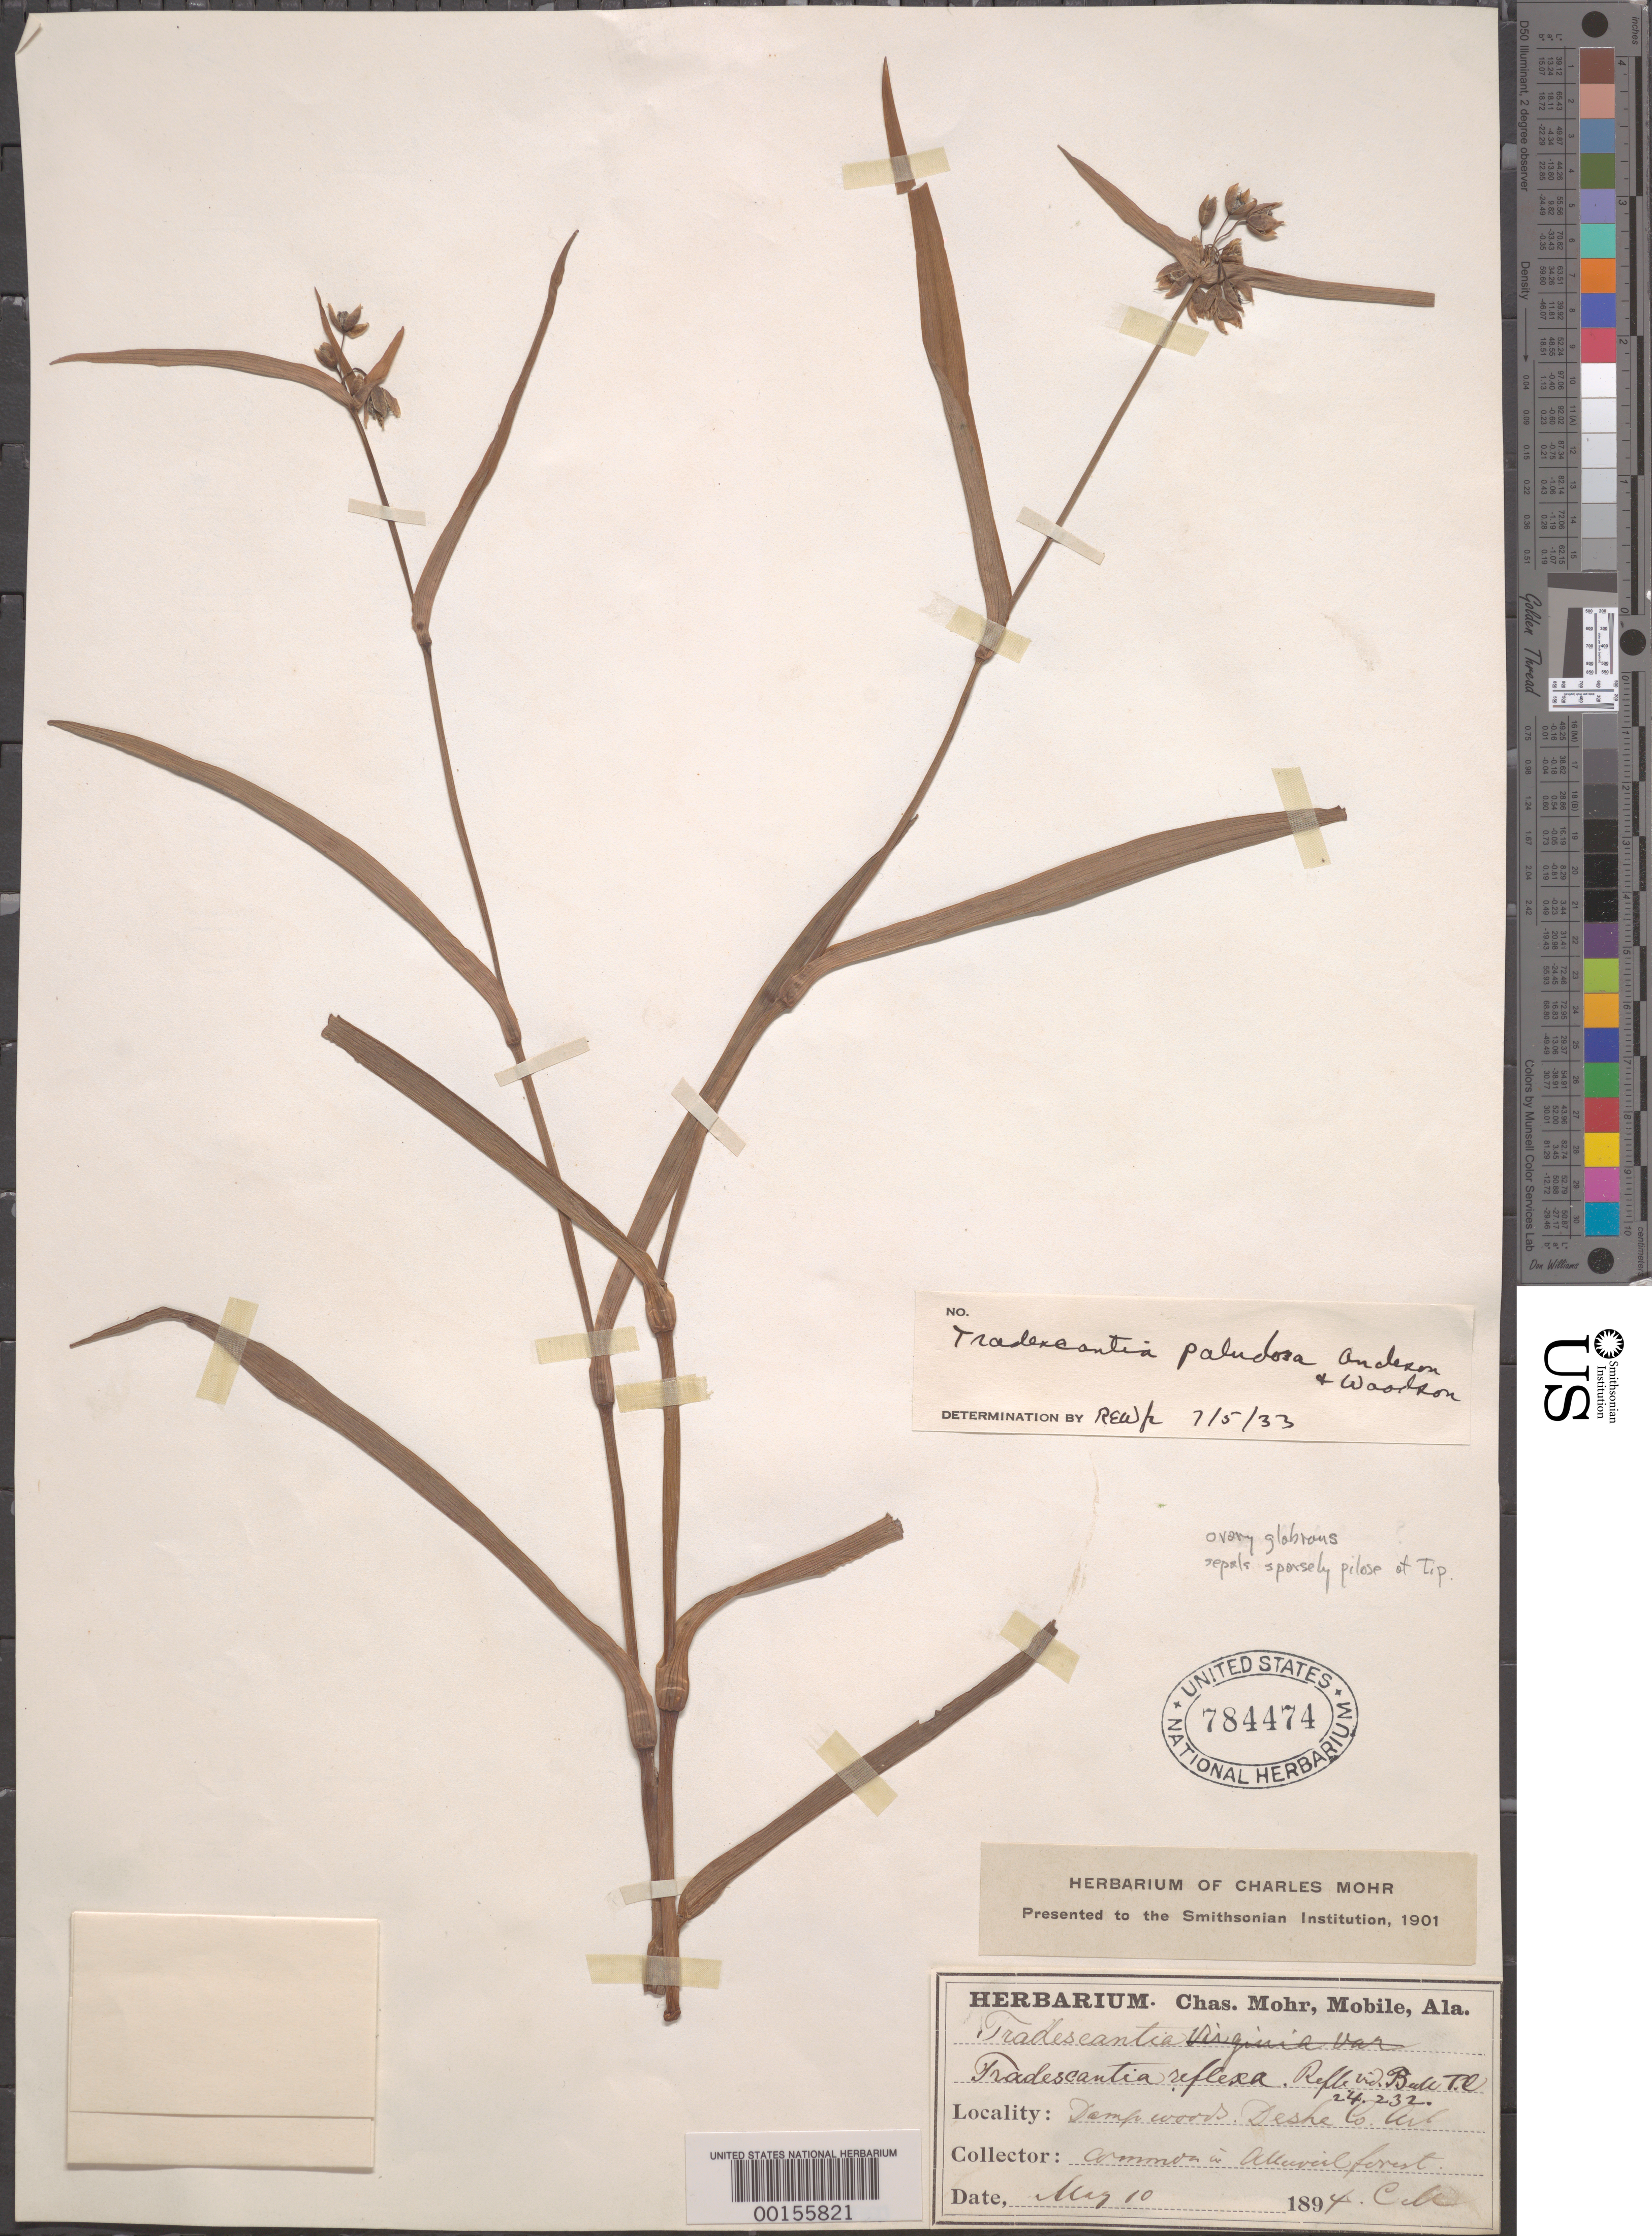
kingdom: Plantae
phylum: Tracheophyta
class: Liliopsida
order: Commelinales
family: Commelinaceae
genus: Tradescantia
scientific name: Tradescantia paludosa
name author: E.S. Anderson & Woodson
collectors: C. T. Mohr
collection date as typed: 10 May 1894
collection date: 1894-05-10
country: United States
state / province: Arkansas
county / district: Desha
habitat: Dampwoods, alluvial forest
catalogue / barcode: US 784474